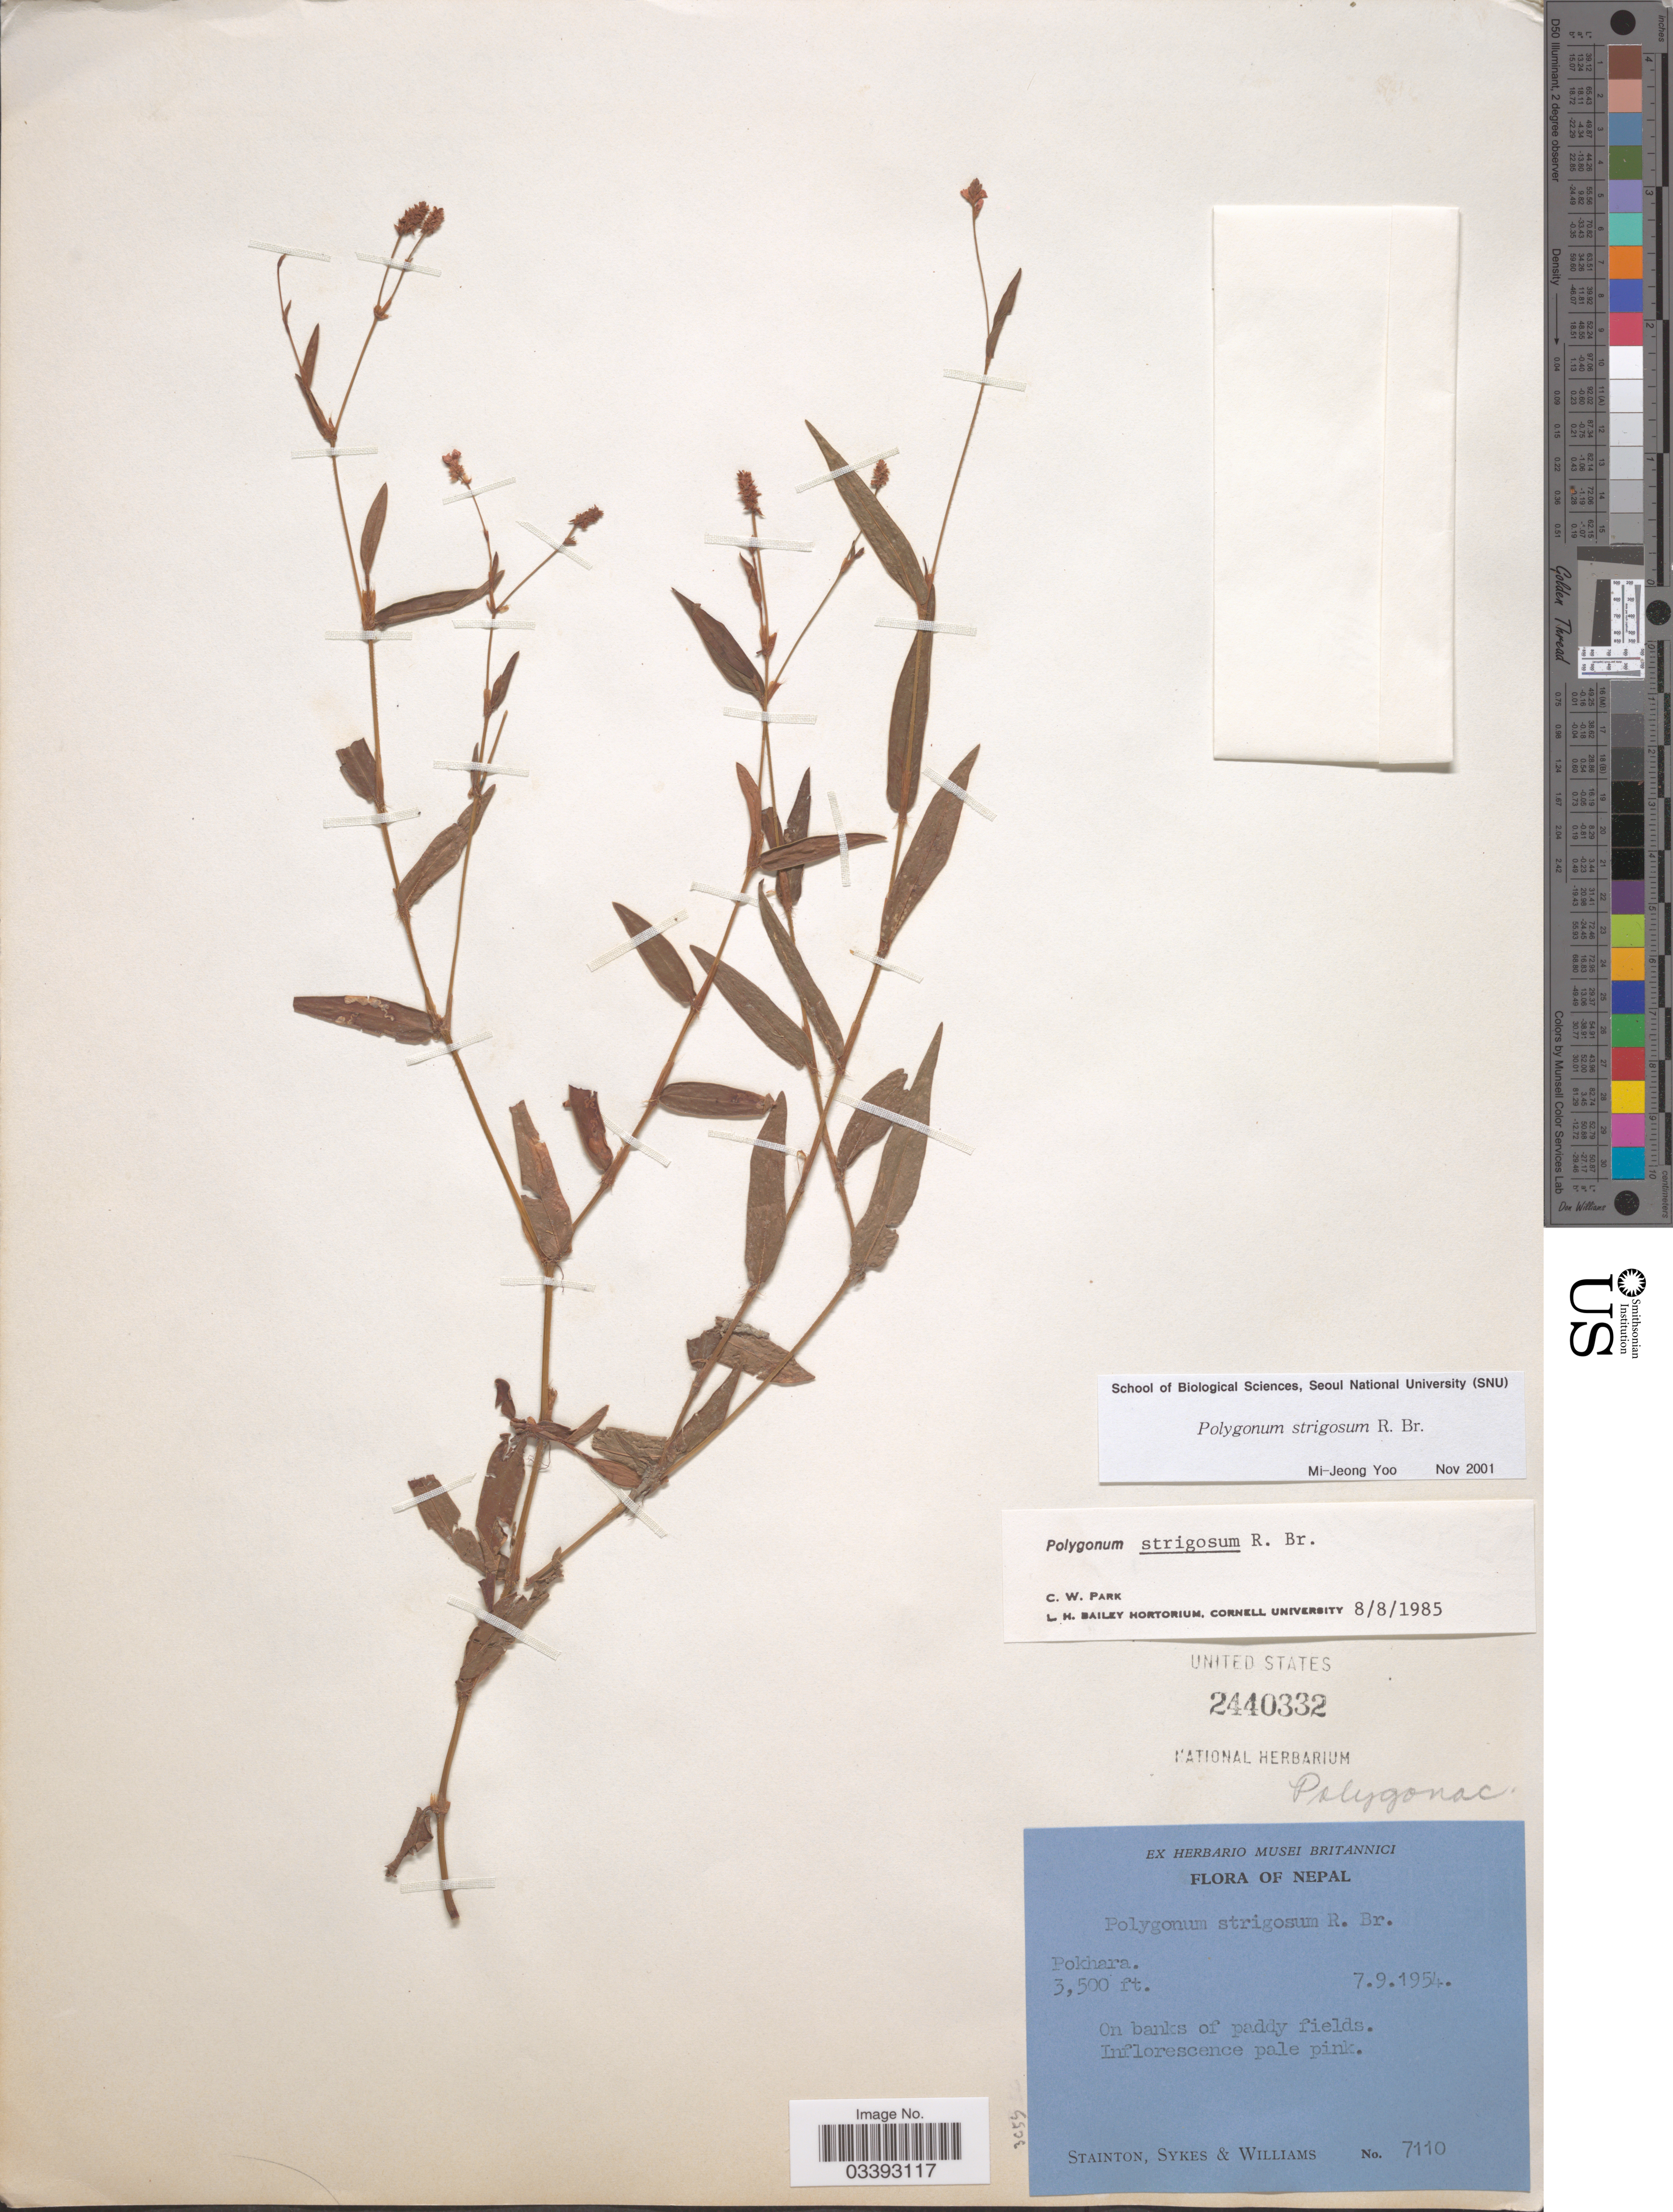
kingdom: Plantae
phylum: Tracheophyta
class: Magnoliopsida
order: Caryophyllales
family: Polygonaceae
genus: Polygonum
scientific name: Polygonum strigosum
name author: R. Br.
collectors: -. Stainton, Sykes, -- & -- Williams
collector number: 7110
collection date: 1954-09-07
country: Nepal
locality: Pokhara.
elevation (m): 1067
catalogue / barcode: US 2440332